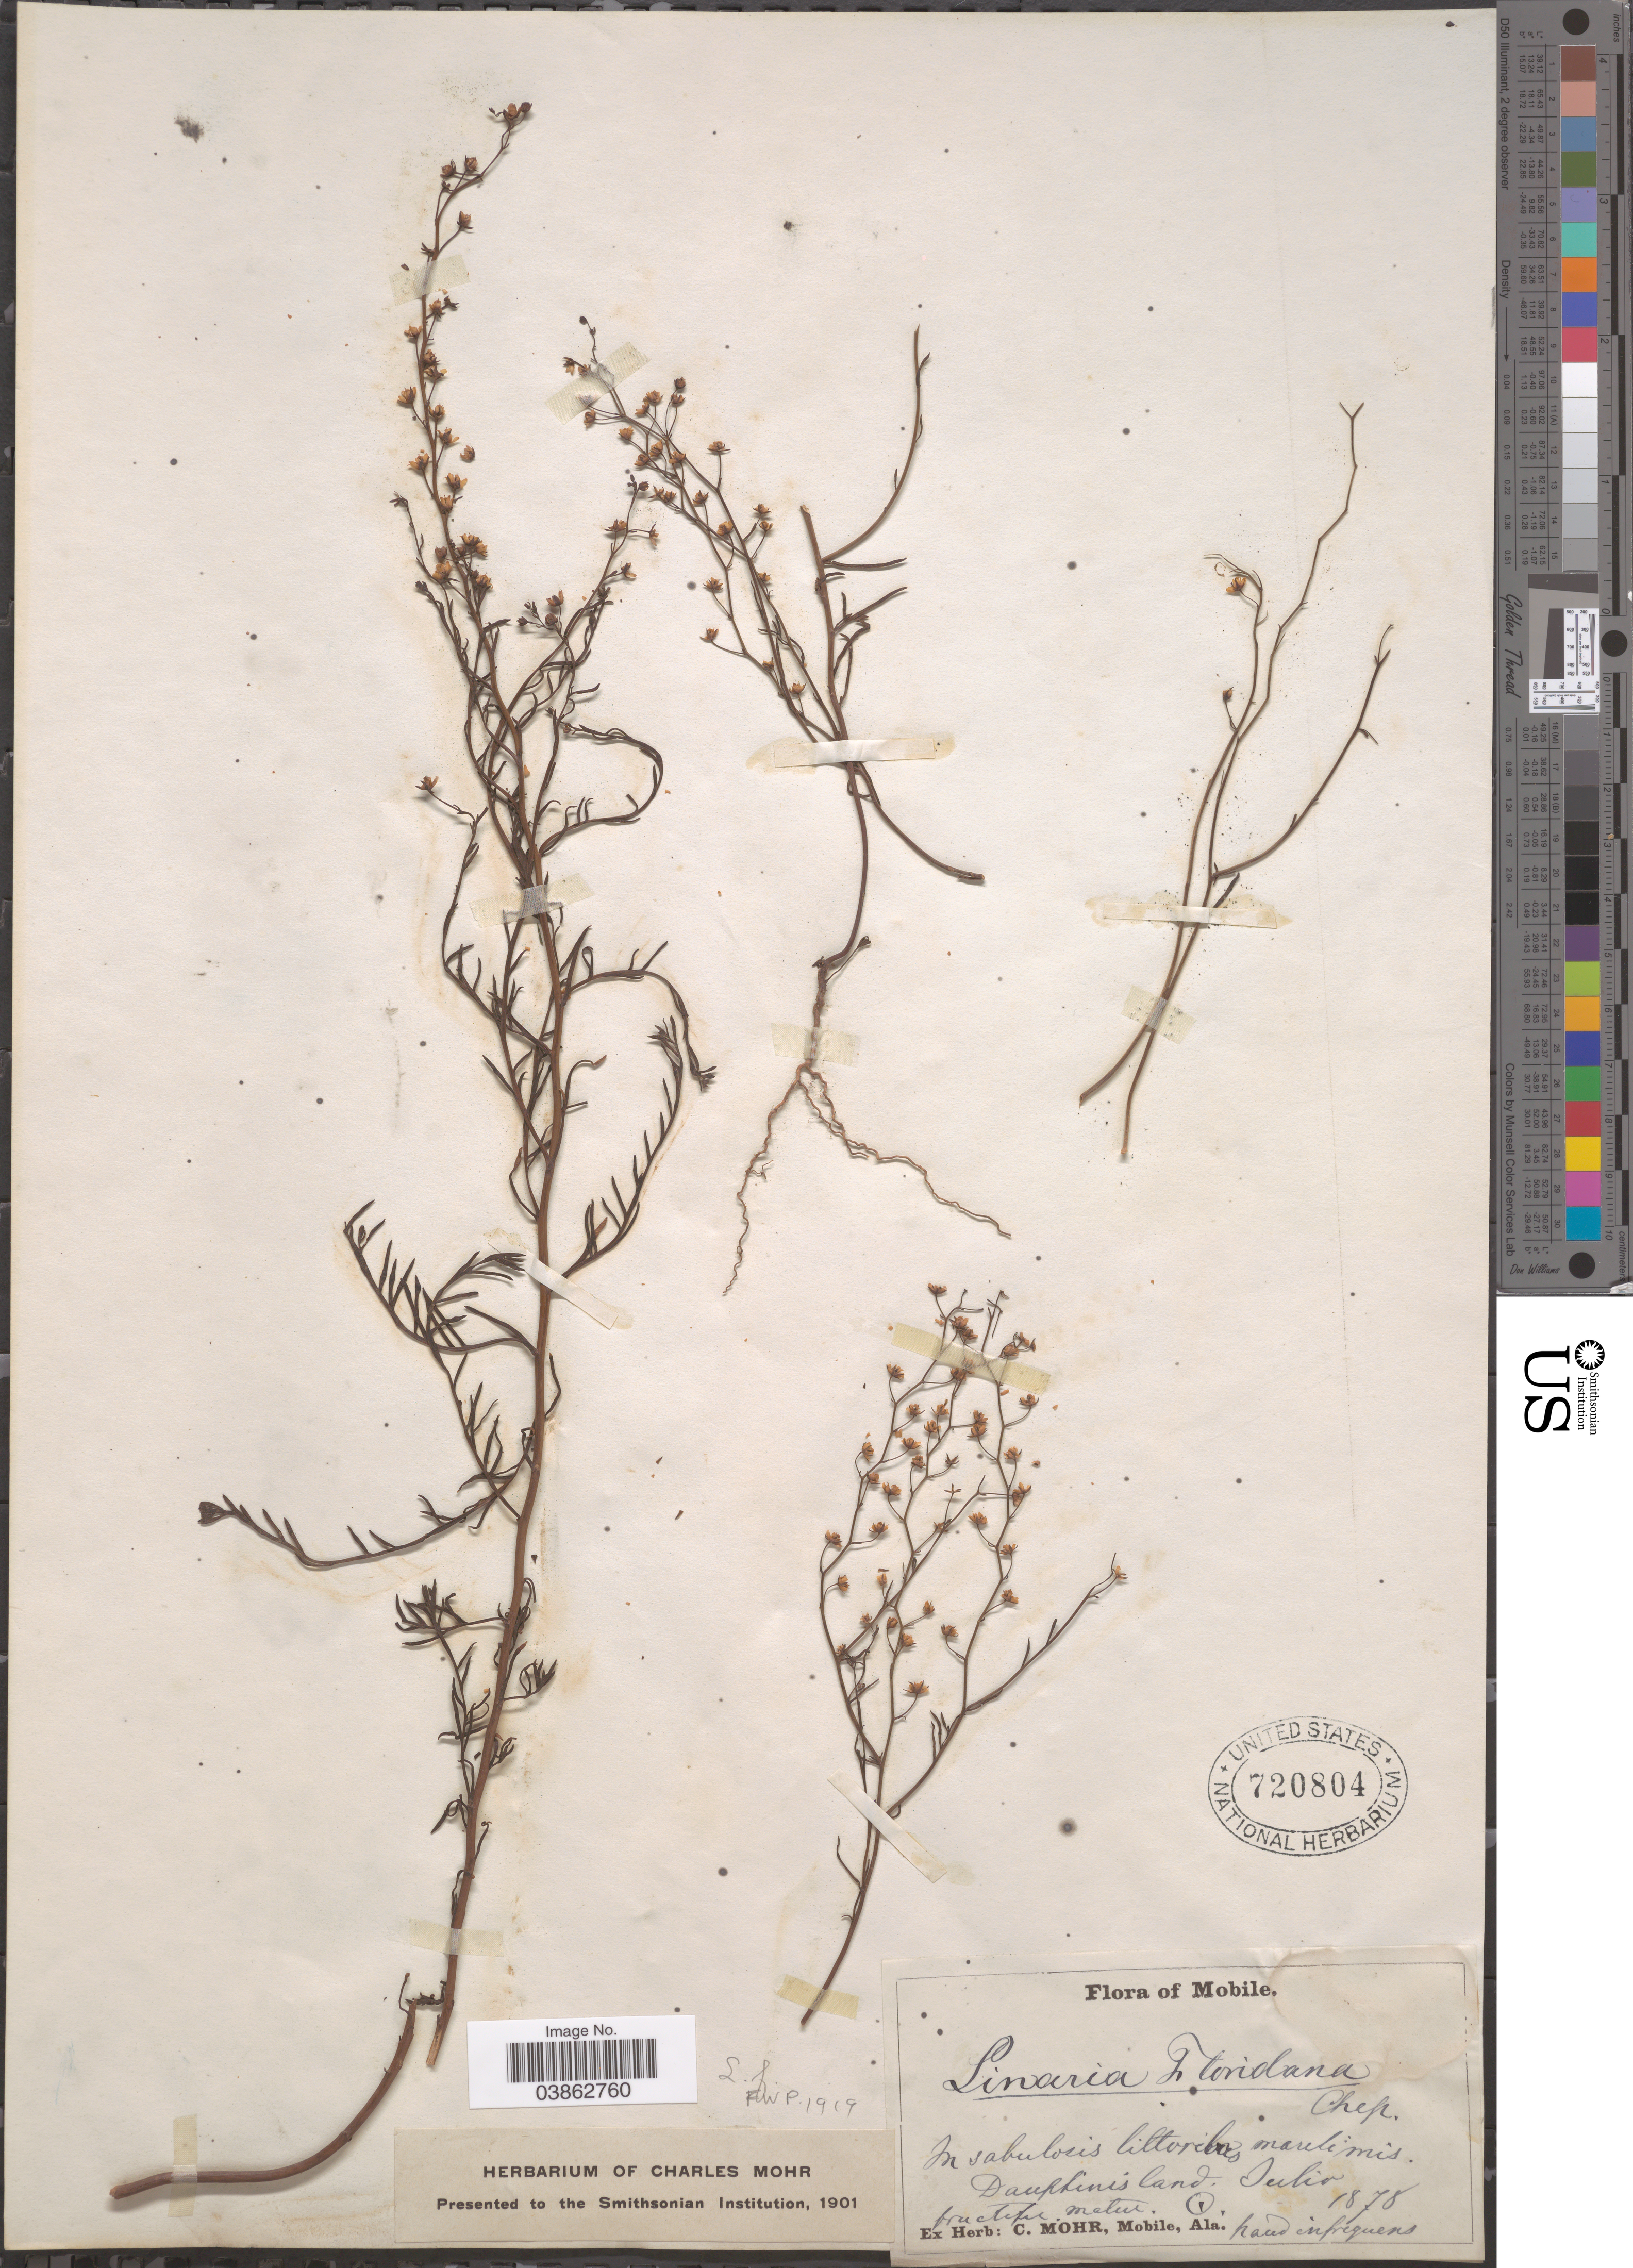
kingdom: Plantae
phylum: Tracheophyta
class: Magnoliopsida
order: Lamiales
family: Plantaginaceae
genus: Linaria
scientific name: Linaria floridana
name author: Chapm.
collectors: ex herb. C. Mohr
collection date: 1878-07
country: United States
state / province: Alabama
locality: Mobile. Dauphinisland.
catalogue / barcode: US 720804